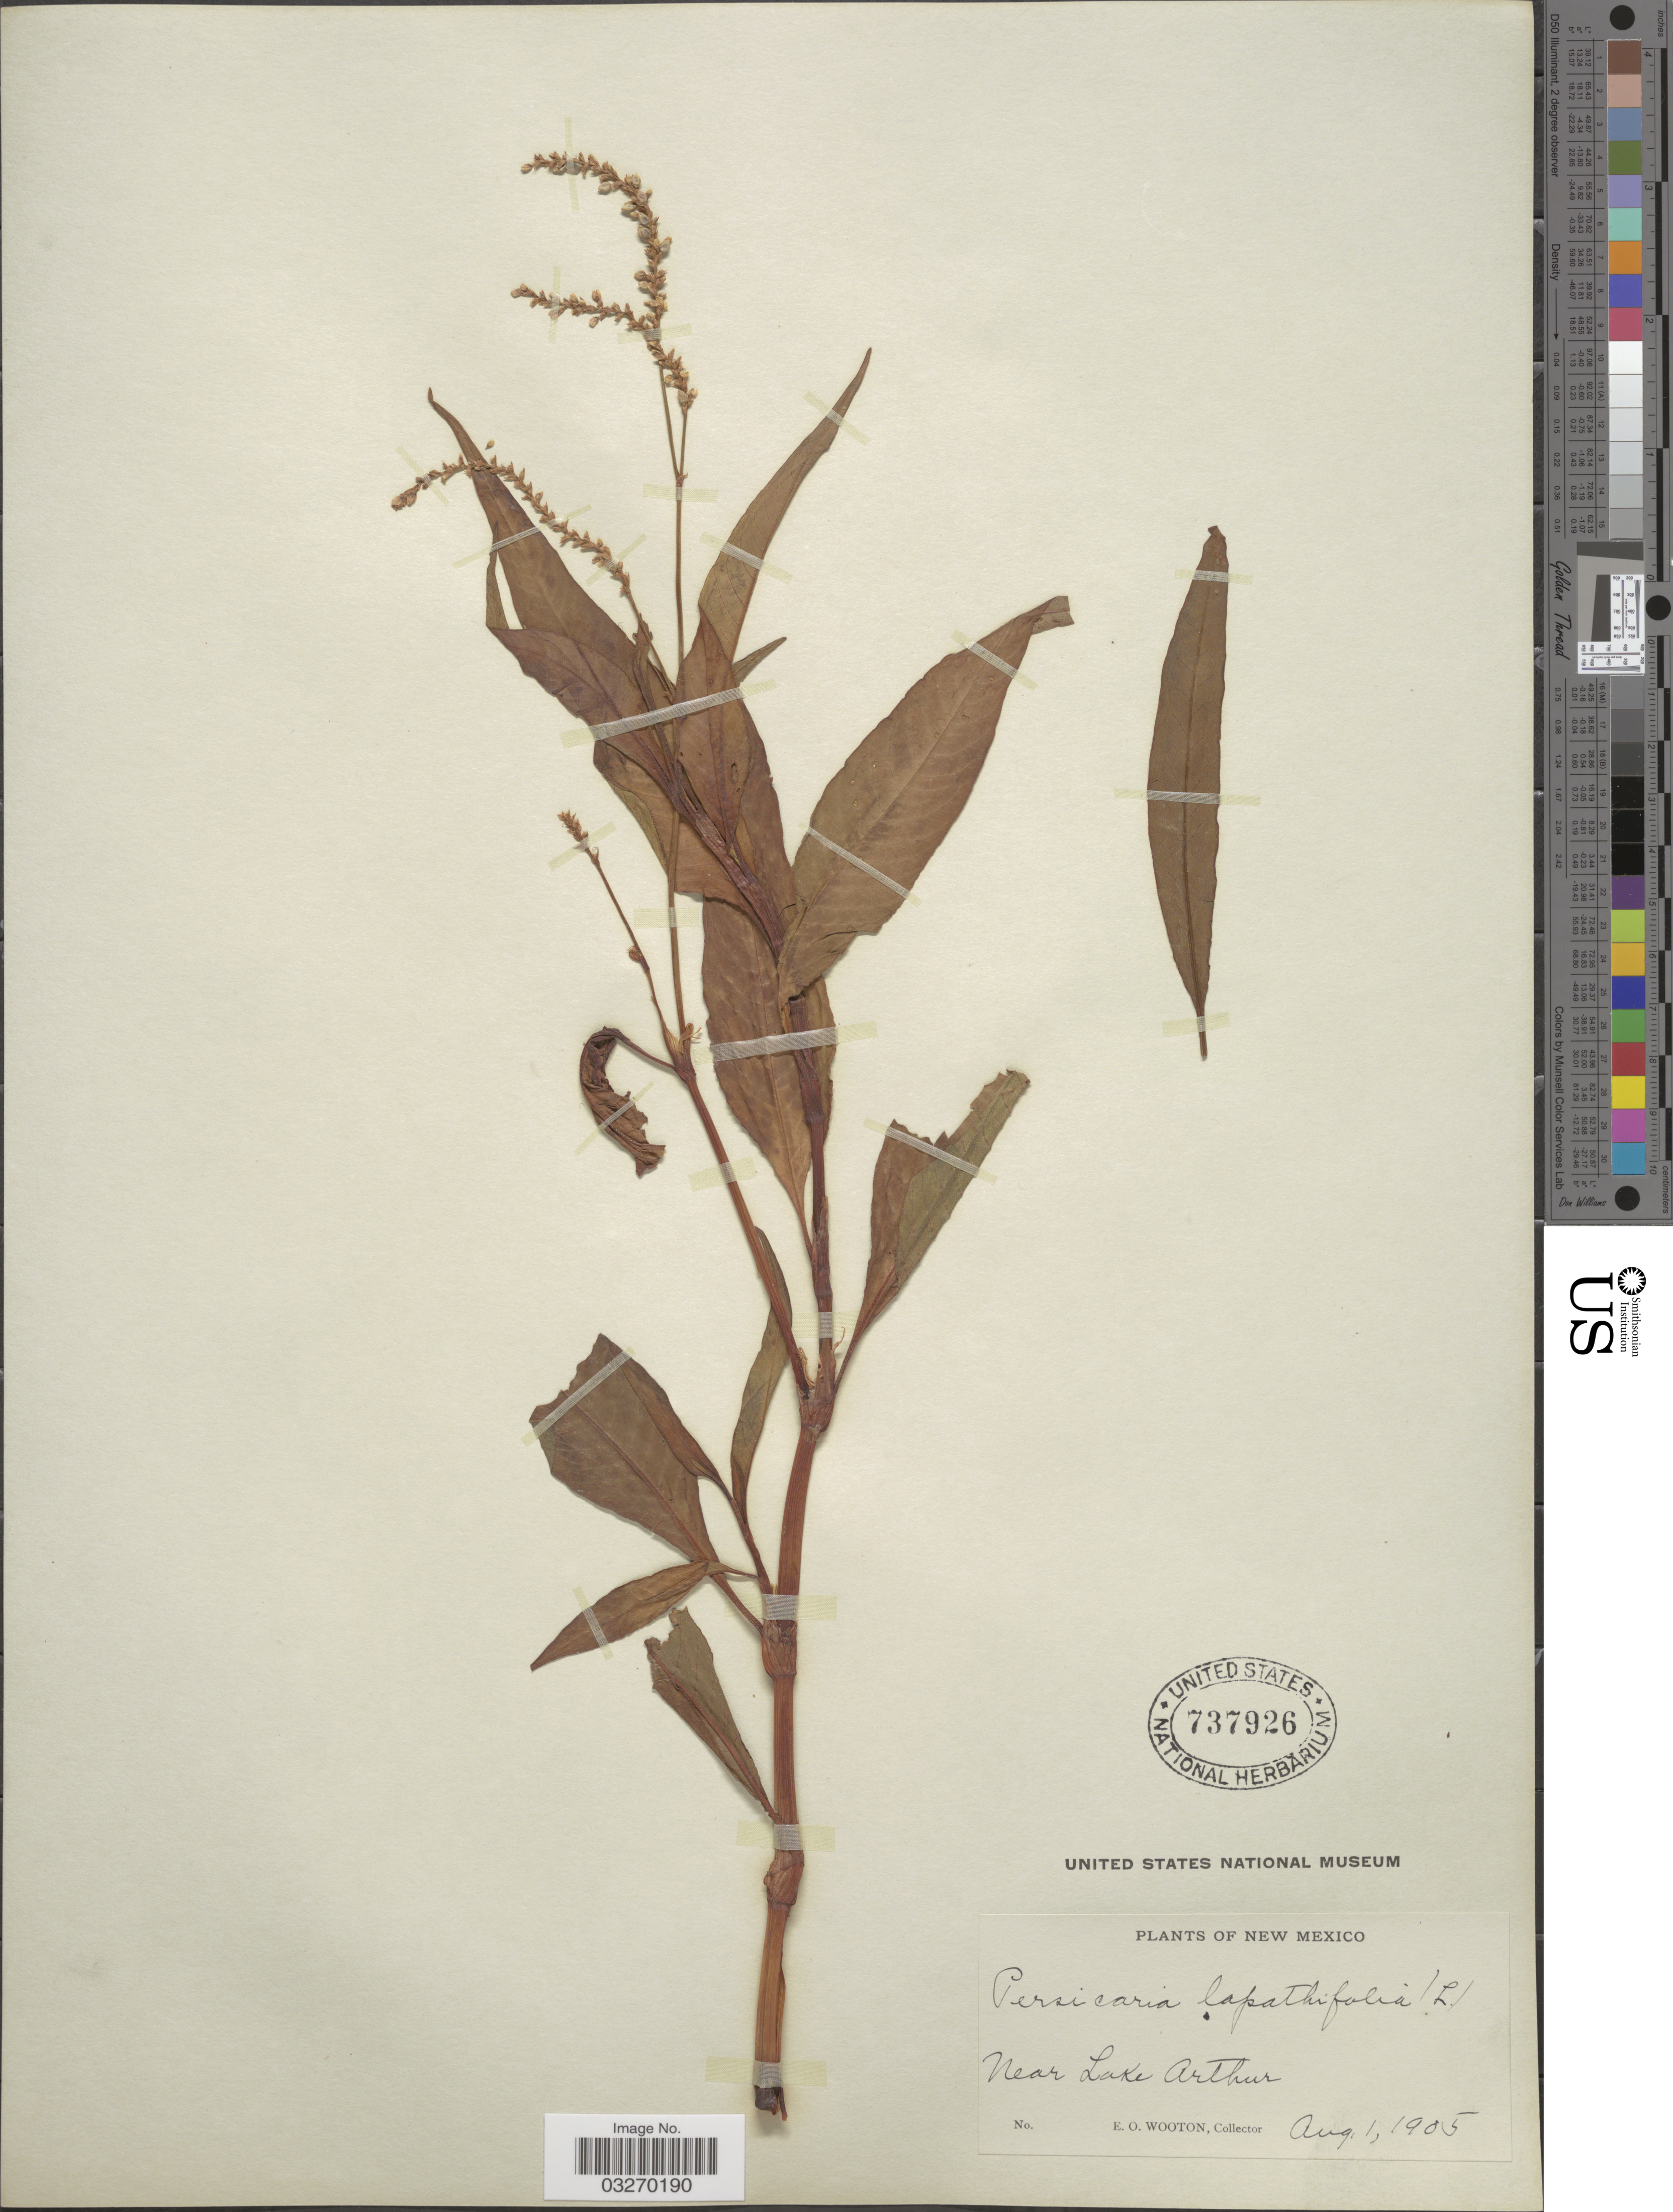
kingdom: Plantae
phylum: Tracheophyta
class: Magnoliopsida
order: Caryophyllales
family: Polygonaceae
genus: Persicaria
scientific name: Persicaria lapathifolia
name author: (L.) Delarbre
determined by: Atha, D. E.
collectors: E. O. Wooton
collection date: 1905-08-01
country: United States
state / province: New Mexico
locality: Near Lake Arthur.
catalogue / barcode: US 737926